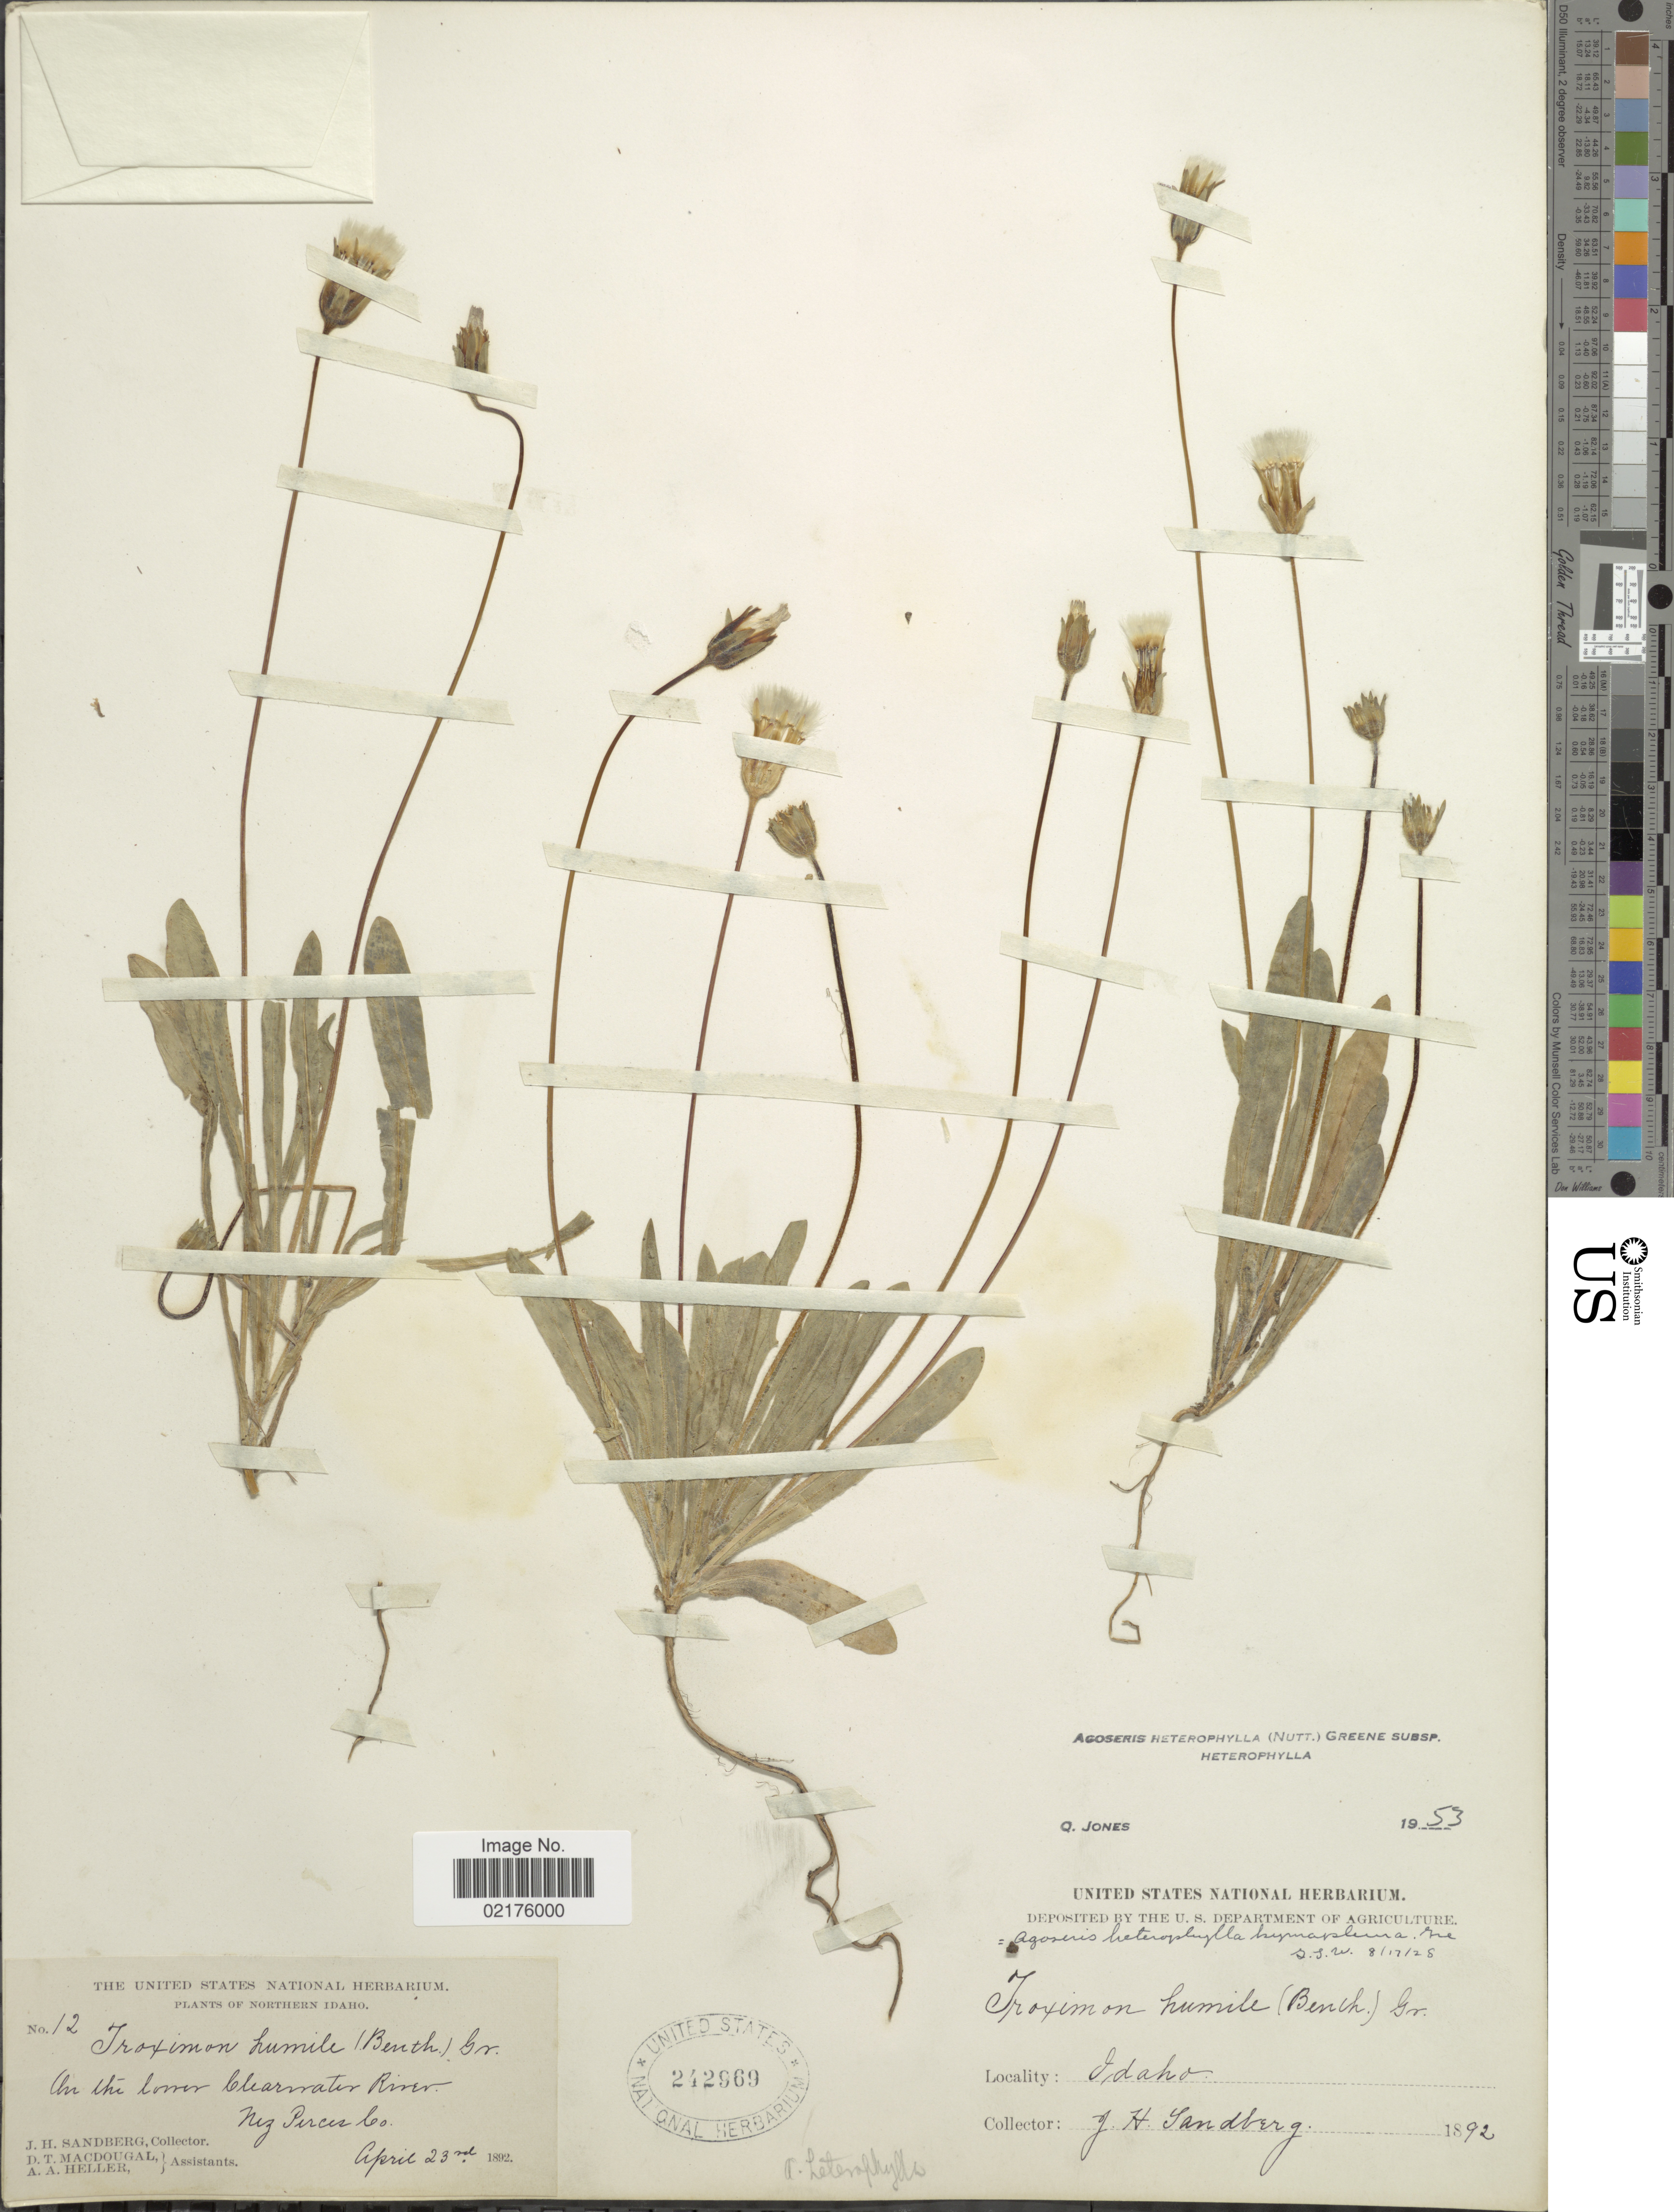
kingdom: Plantae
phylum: Tracheophyta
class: Magnoliopsida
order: Asterales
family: Asteraceae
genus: Agoseris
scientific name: Agoseris heterophylla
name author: (Nutt.) Greene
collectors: J. H. Sandberg, D. T. MacDougal & A. A. Heller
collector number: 12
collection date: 1892-04-23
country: United States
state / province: Idaho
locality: Northern Idaho, On the lower Clearwater River, Nez Perces Co.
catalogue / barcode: US 242969